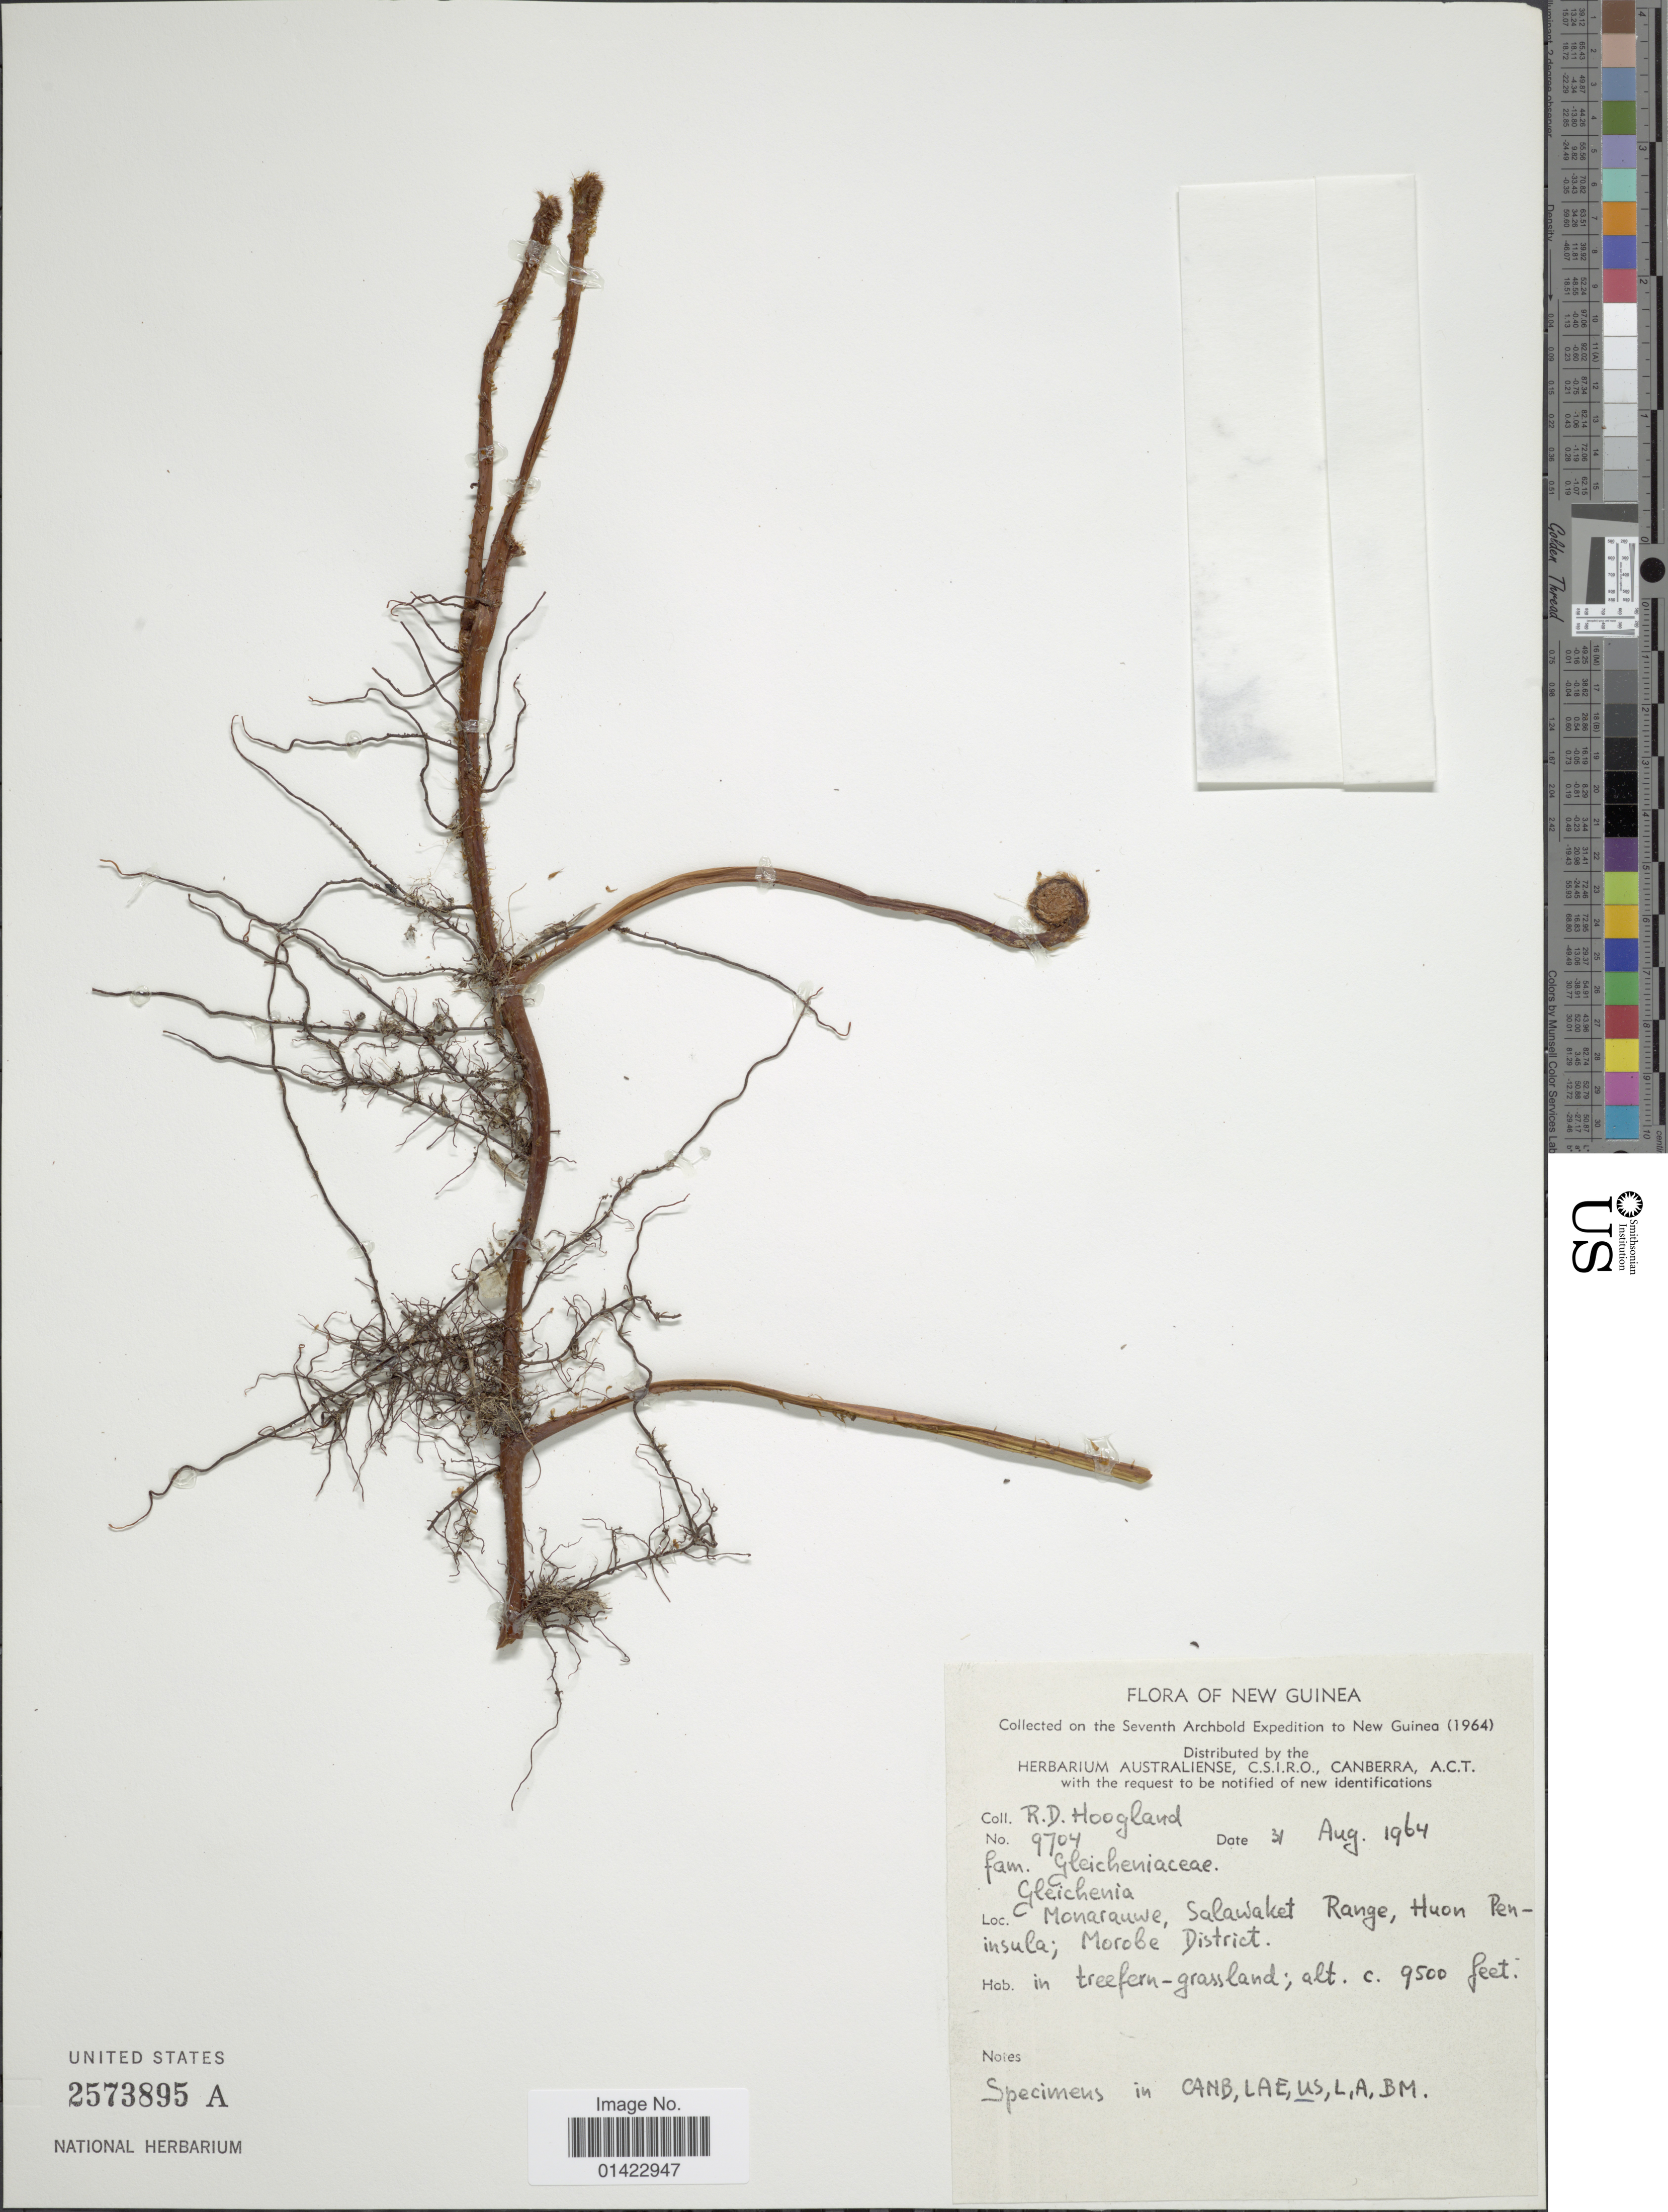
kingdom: Plantae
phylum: Tracheophyta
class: Polypodiopsida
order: Gleicheniales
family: Gleicheniaceae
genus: Sticherus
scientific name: Sticherus sp.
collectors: R. D. Hoogland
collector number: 9704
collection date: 1964-08-31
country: Papua New Guinea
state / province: Morobe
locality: New Guinea. Monarauwe, Salawaket Range, Huon Peninsula.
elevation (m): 2896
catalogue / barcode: US 2573895A